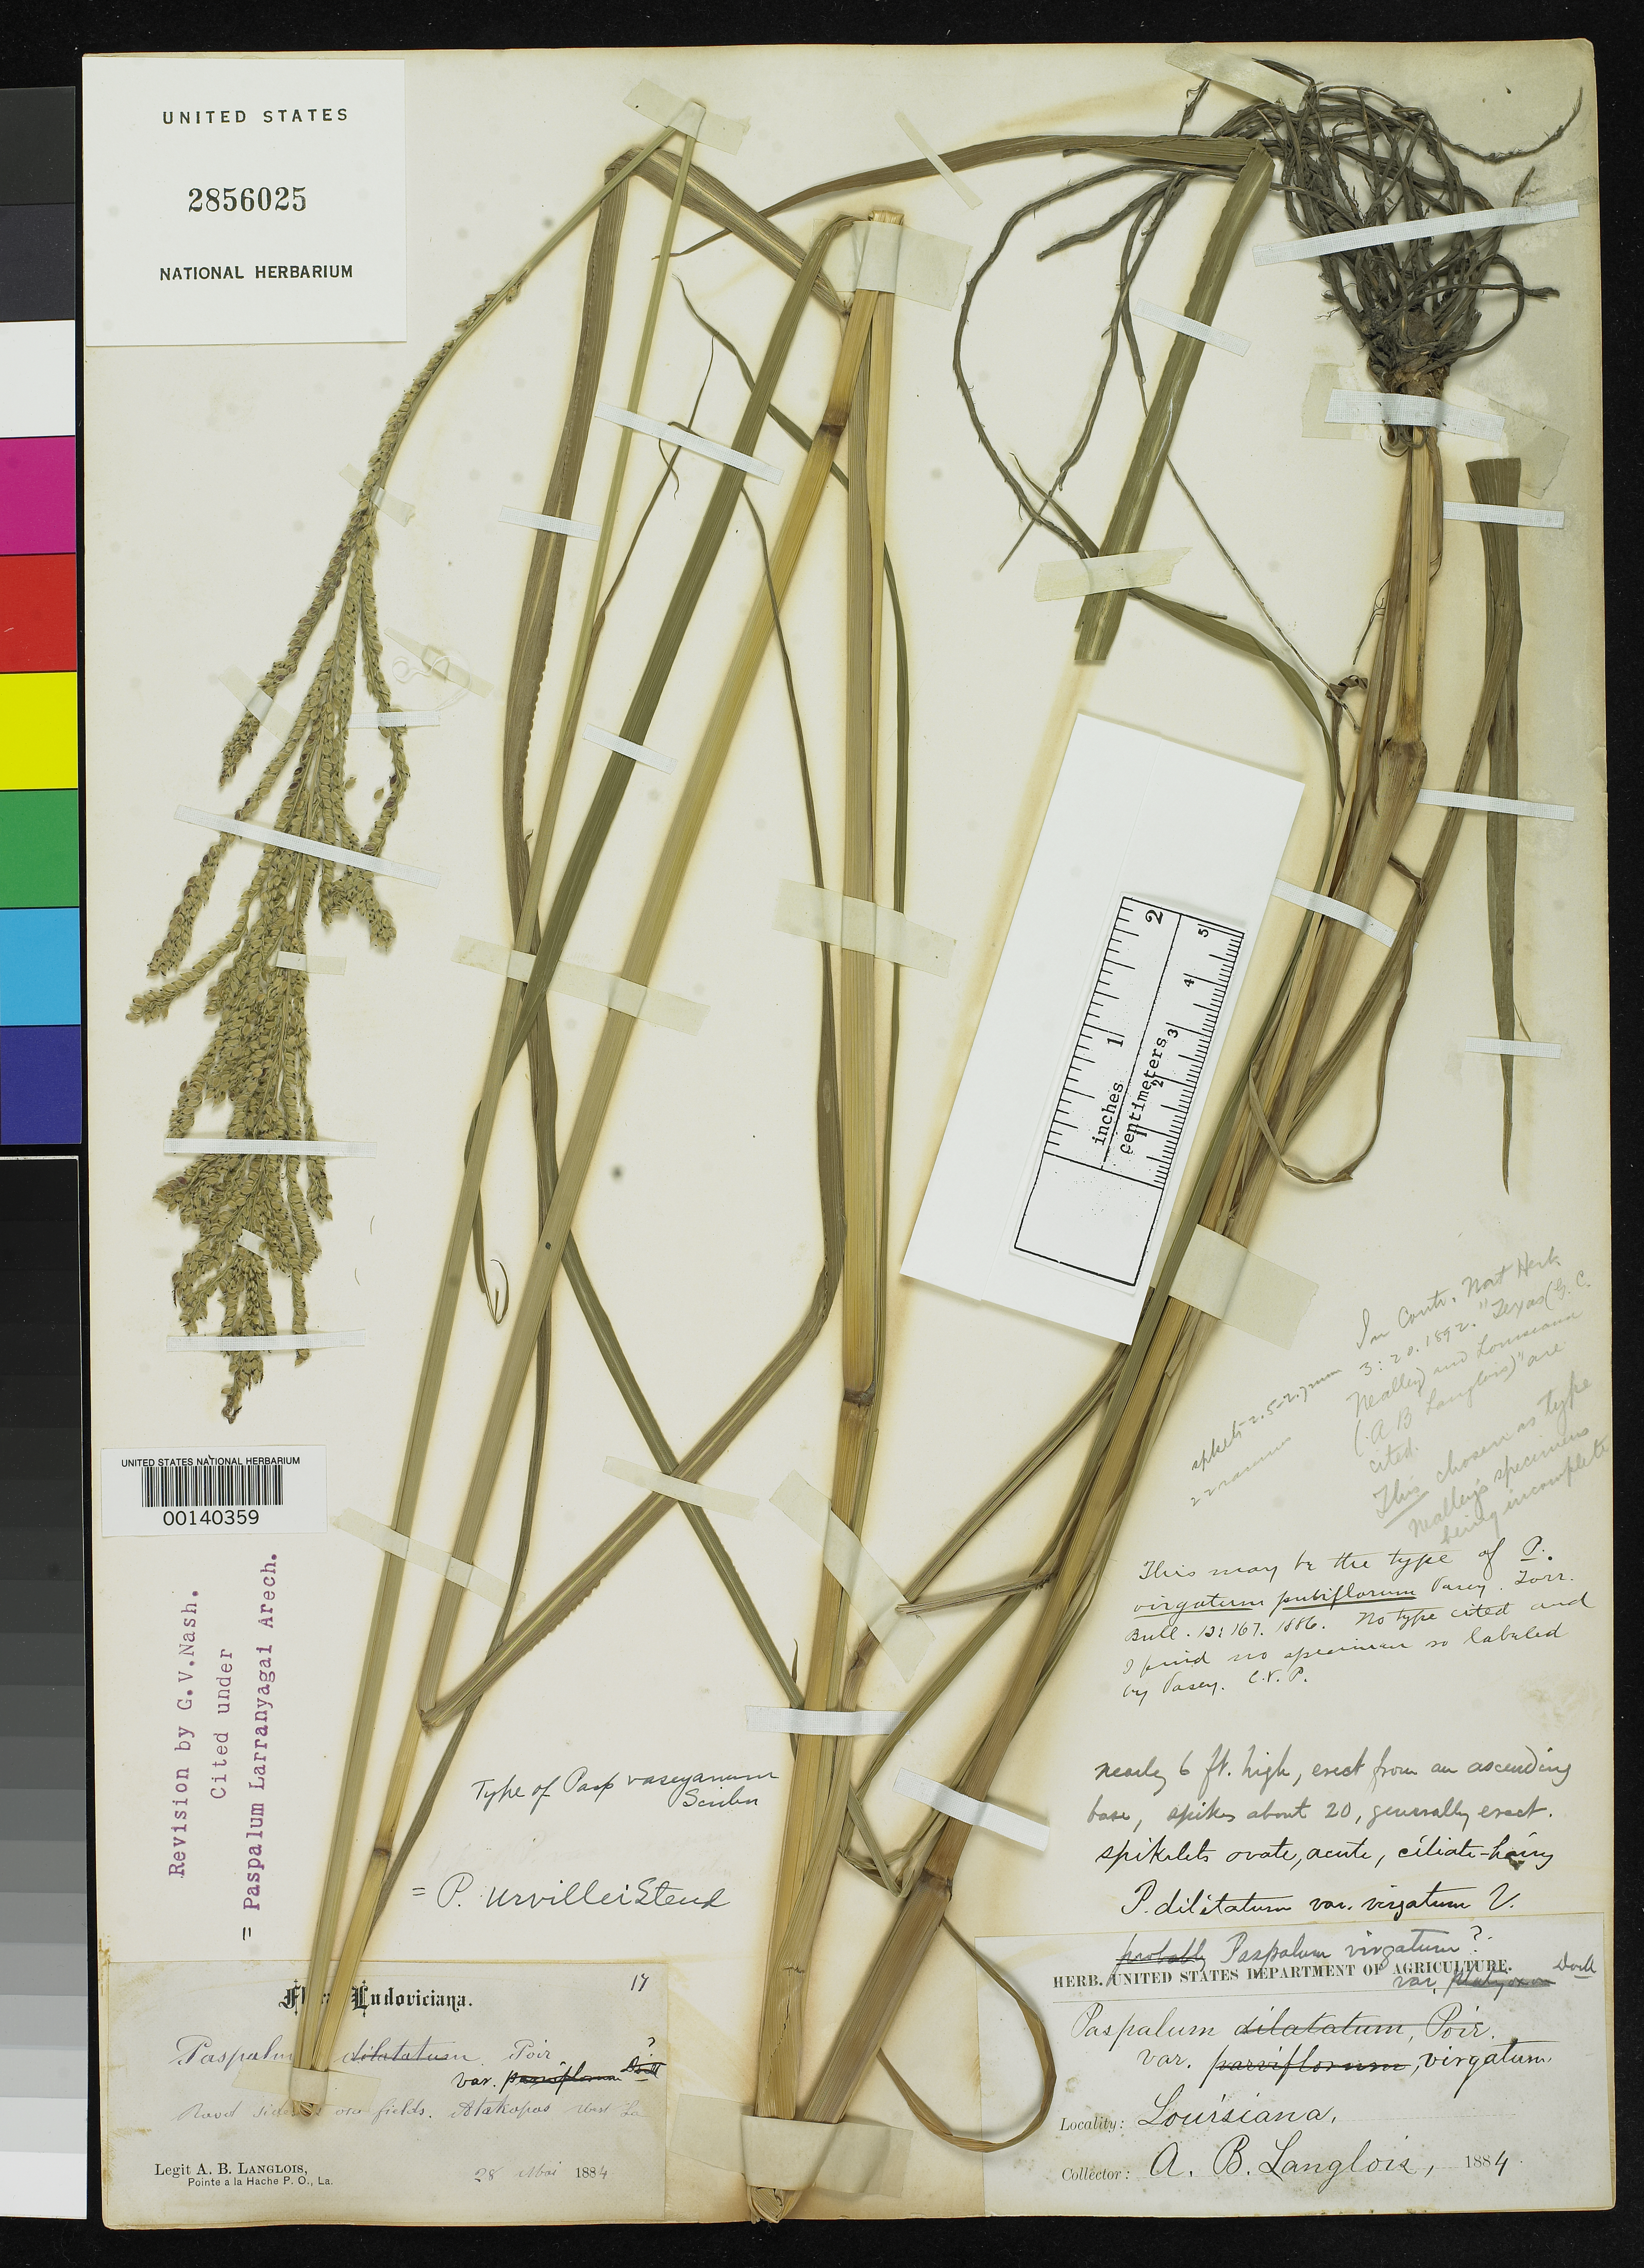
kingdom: Plantae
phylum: Tracheophyta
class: Liliopsida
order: Poales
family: Poaceae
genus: Paspalum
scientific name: Paspalum vaseyanum var. pubiflorum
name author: Vasey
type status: Type Collection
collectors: A. B. Langlois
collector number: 17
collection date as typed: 28 --- 1884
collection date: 1884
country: United States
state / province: Louisiana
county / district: Plaquemines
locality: Pointe à la Hache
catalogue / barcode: US 2856025-2